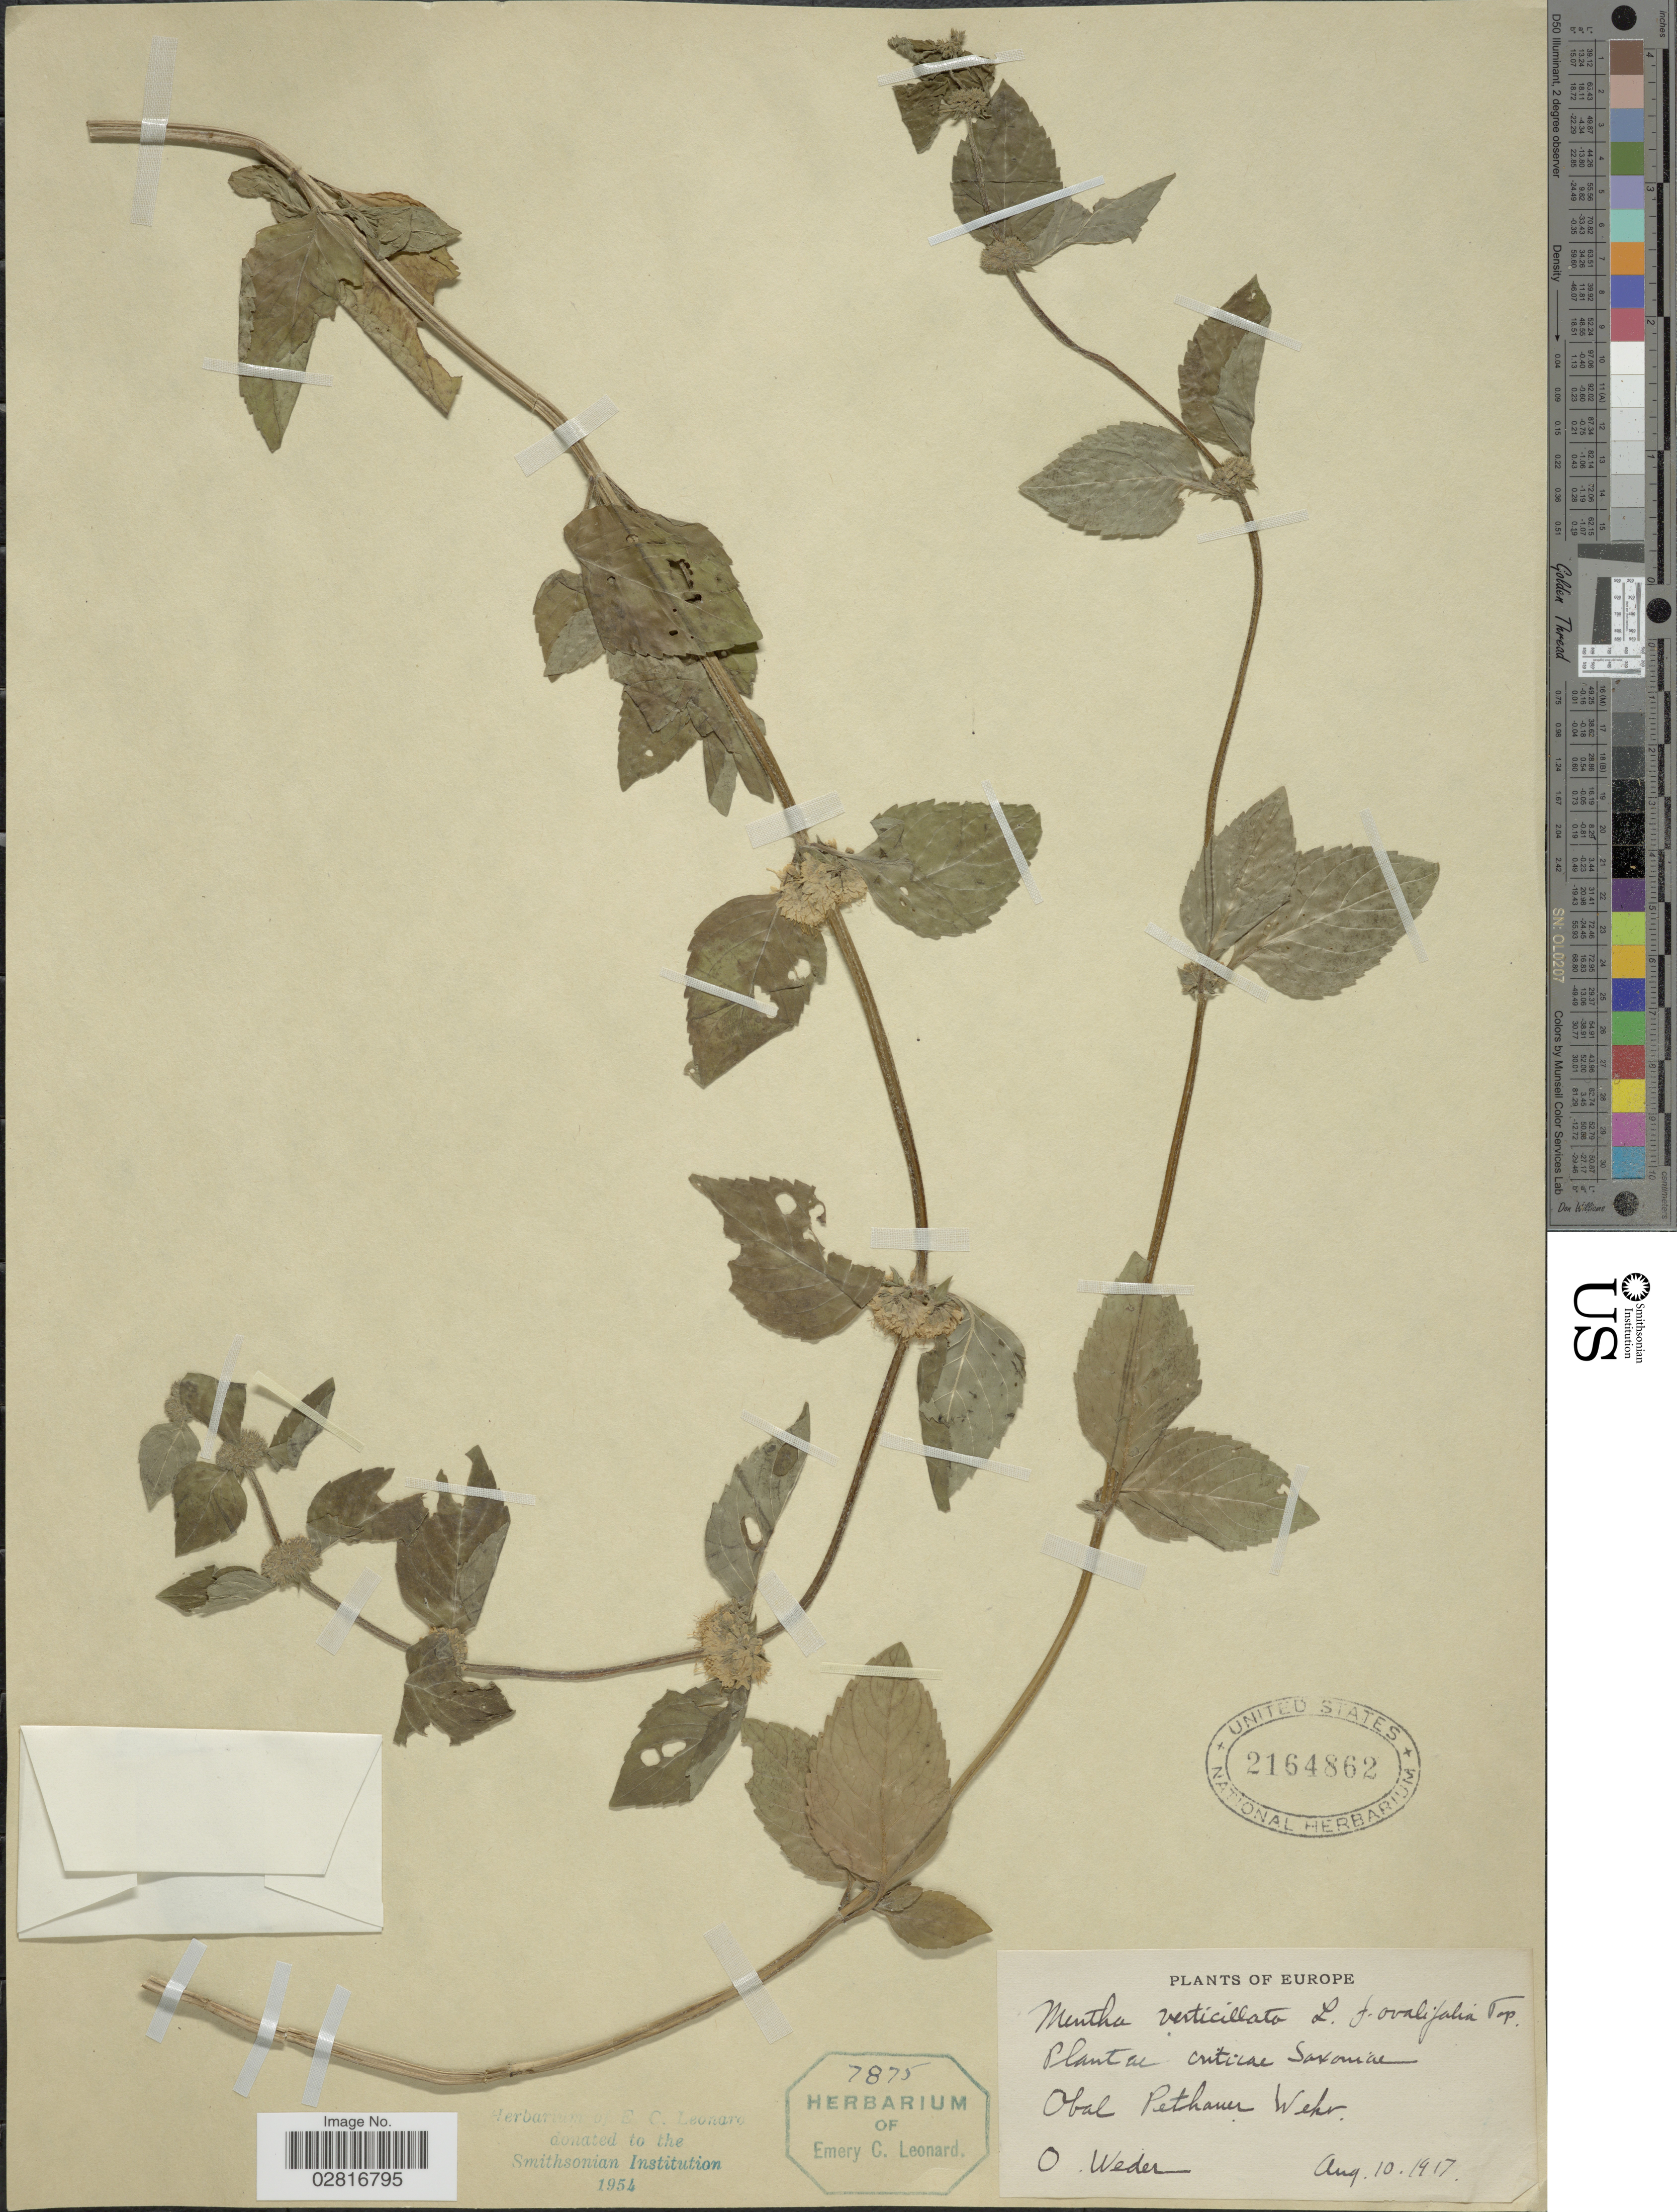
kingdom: Plantae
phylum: Tracheophyta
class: Magnoliopsida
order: Lamiales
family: Lamiaceae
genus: Mentha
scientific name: Mentha x verticillata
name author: L.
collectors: O. Weder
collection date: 1917-08-10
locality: Europe, Obul Pethaner Wehr. Criticae Saxoniae.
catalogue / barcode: US 2164862